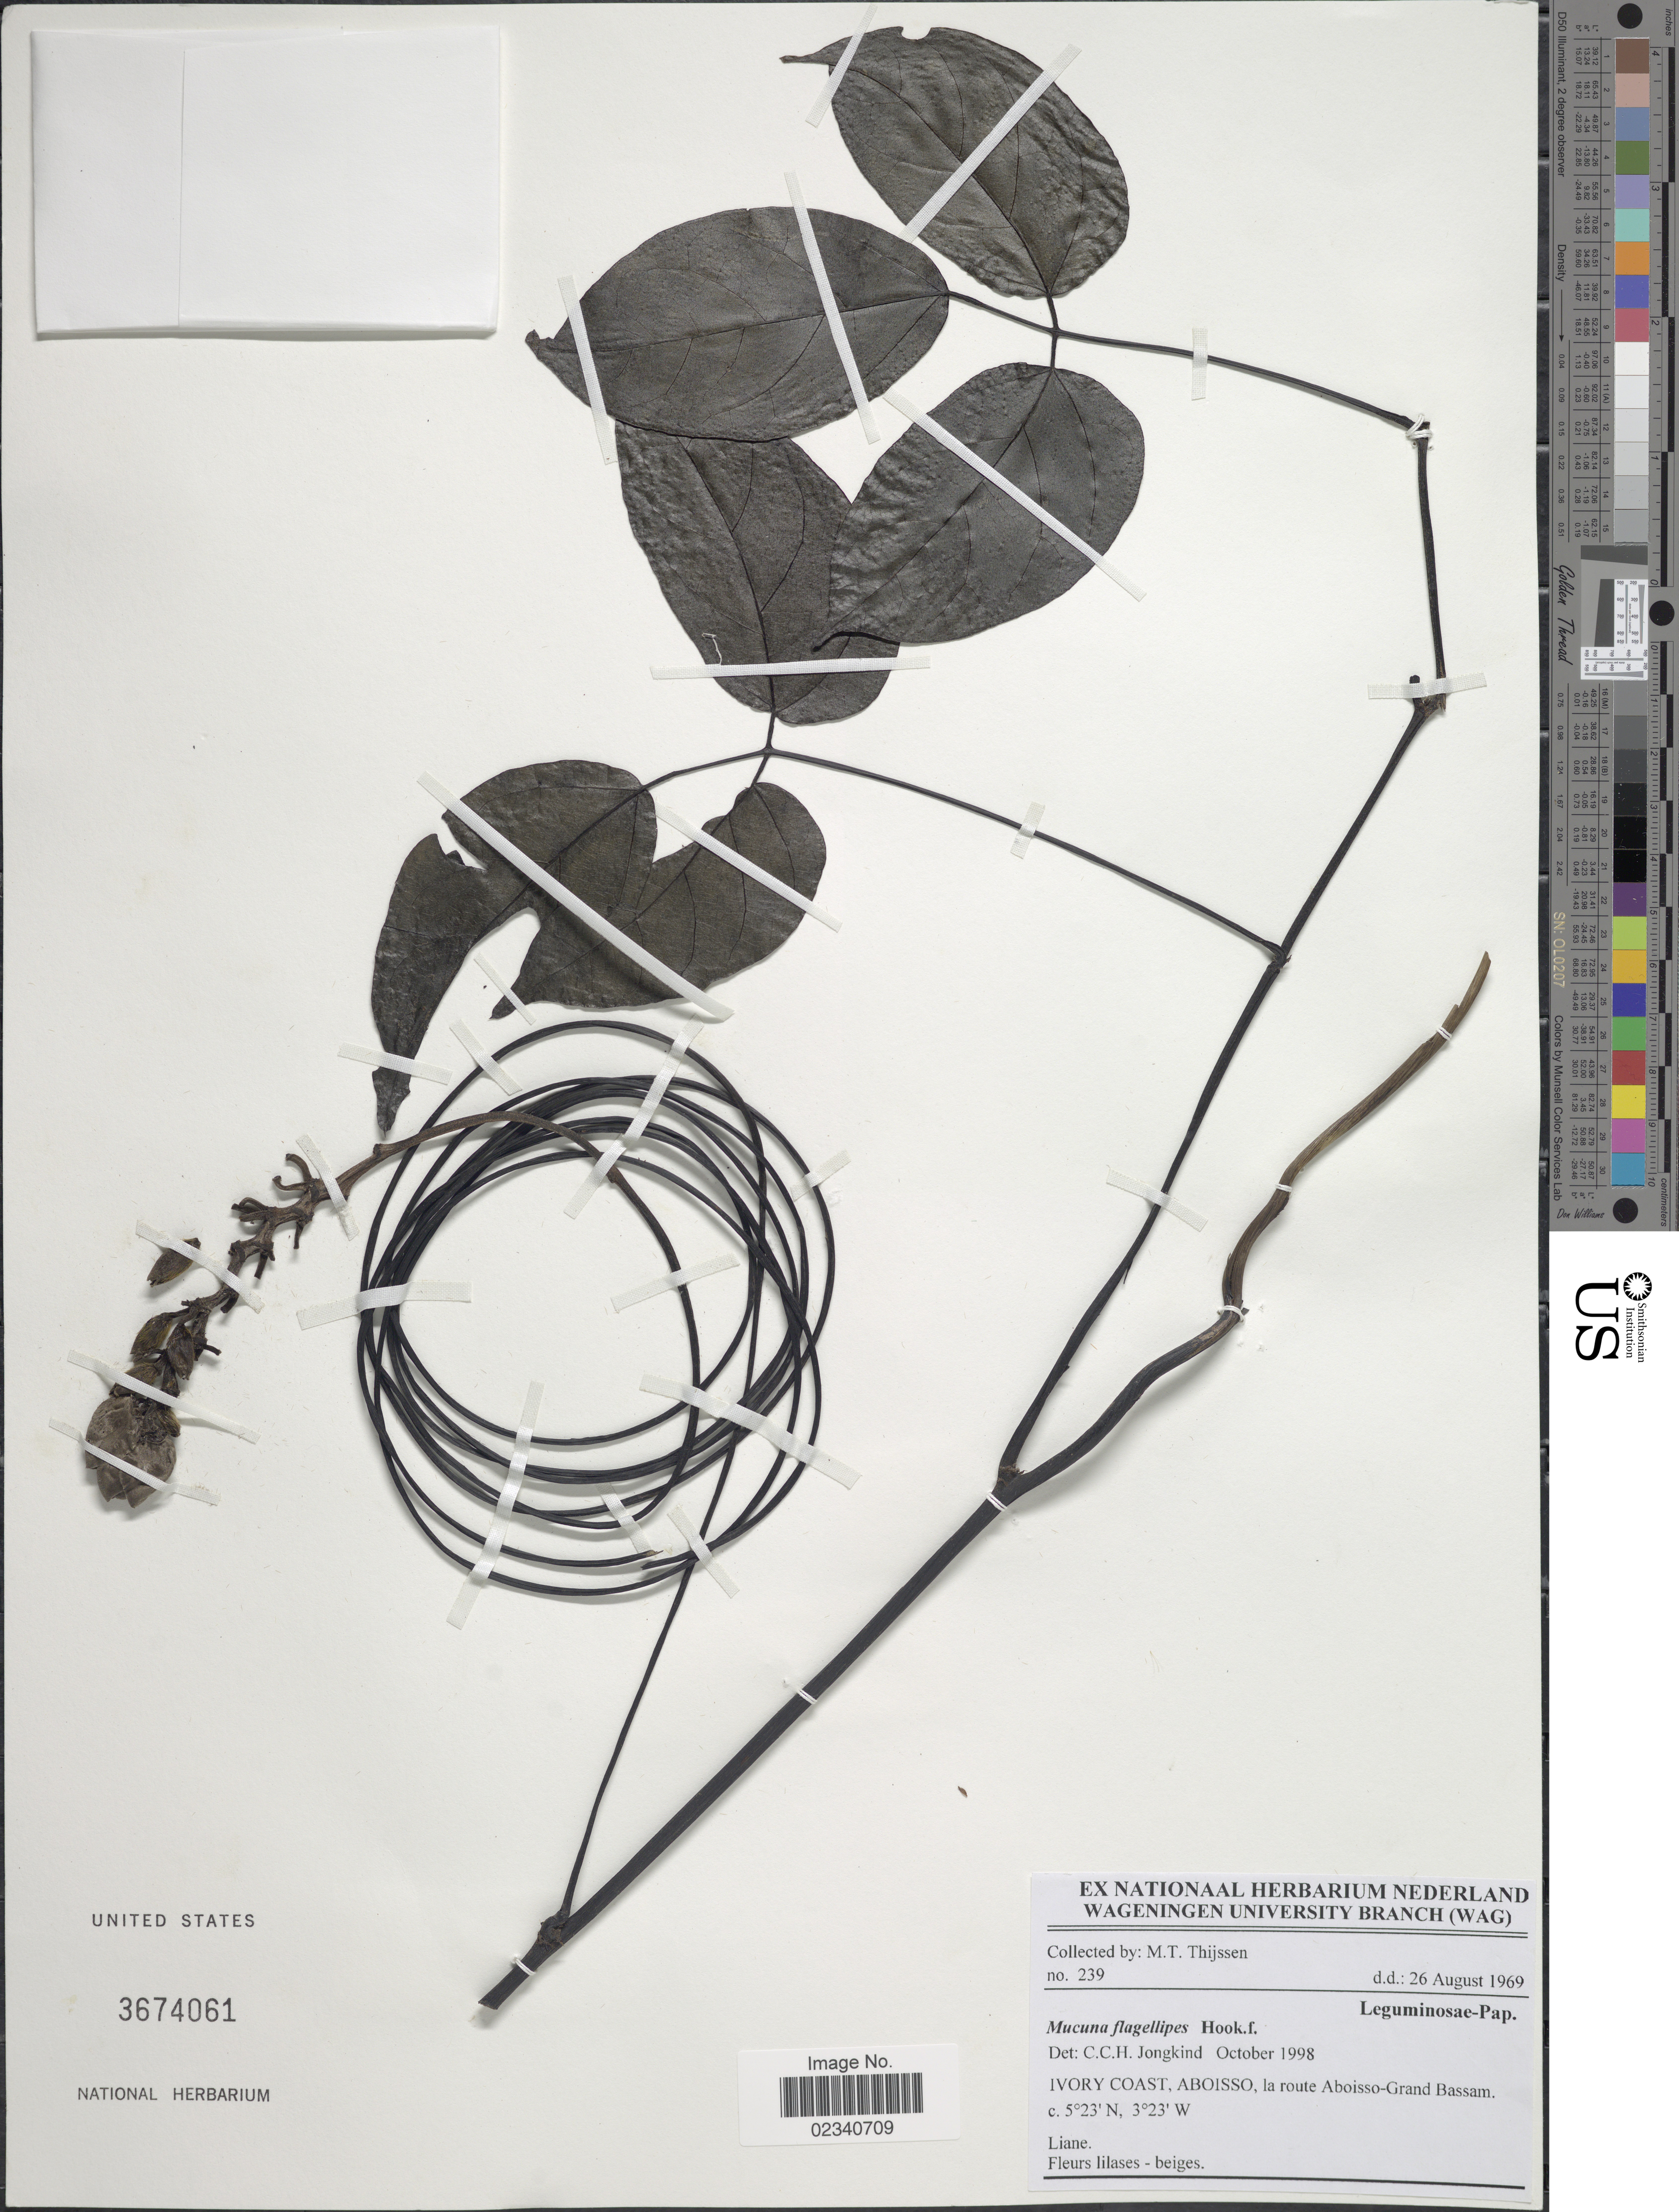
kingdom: Plantae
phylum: Tracheophyta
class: Magnoliopsida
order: Fabales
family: Fabaceae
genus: Mucuna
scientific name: Mucuna flagellipes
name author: Vogel ex Benth.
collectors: M. Thijssen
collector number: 239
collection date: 1969-08-26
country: Ivory Coast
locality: Ivory Coast, Aboisso, la route Aboisso-Grand Bassam.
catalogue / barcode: US 3674061